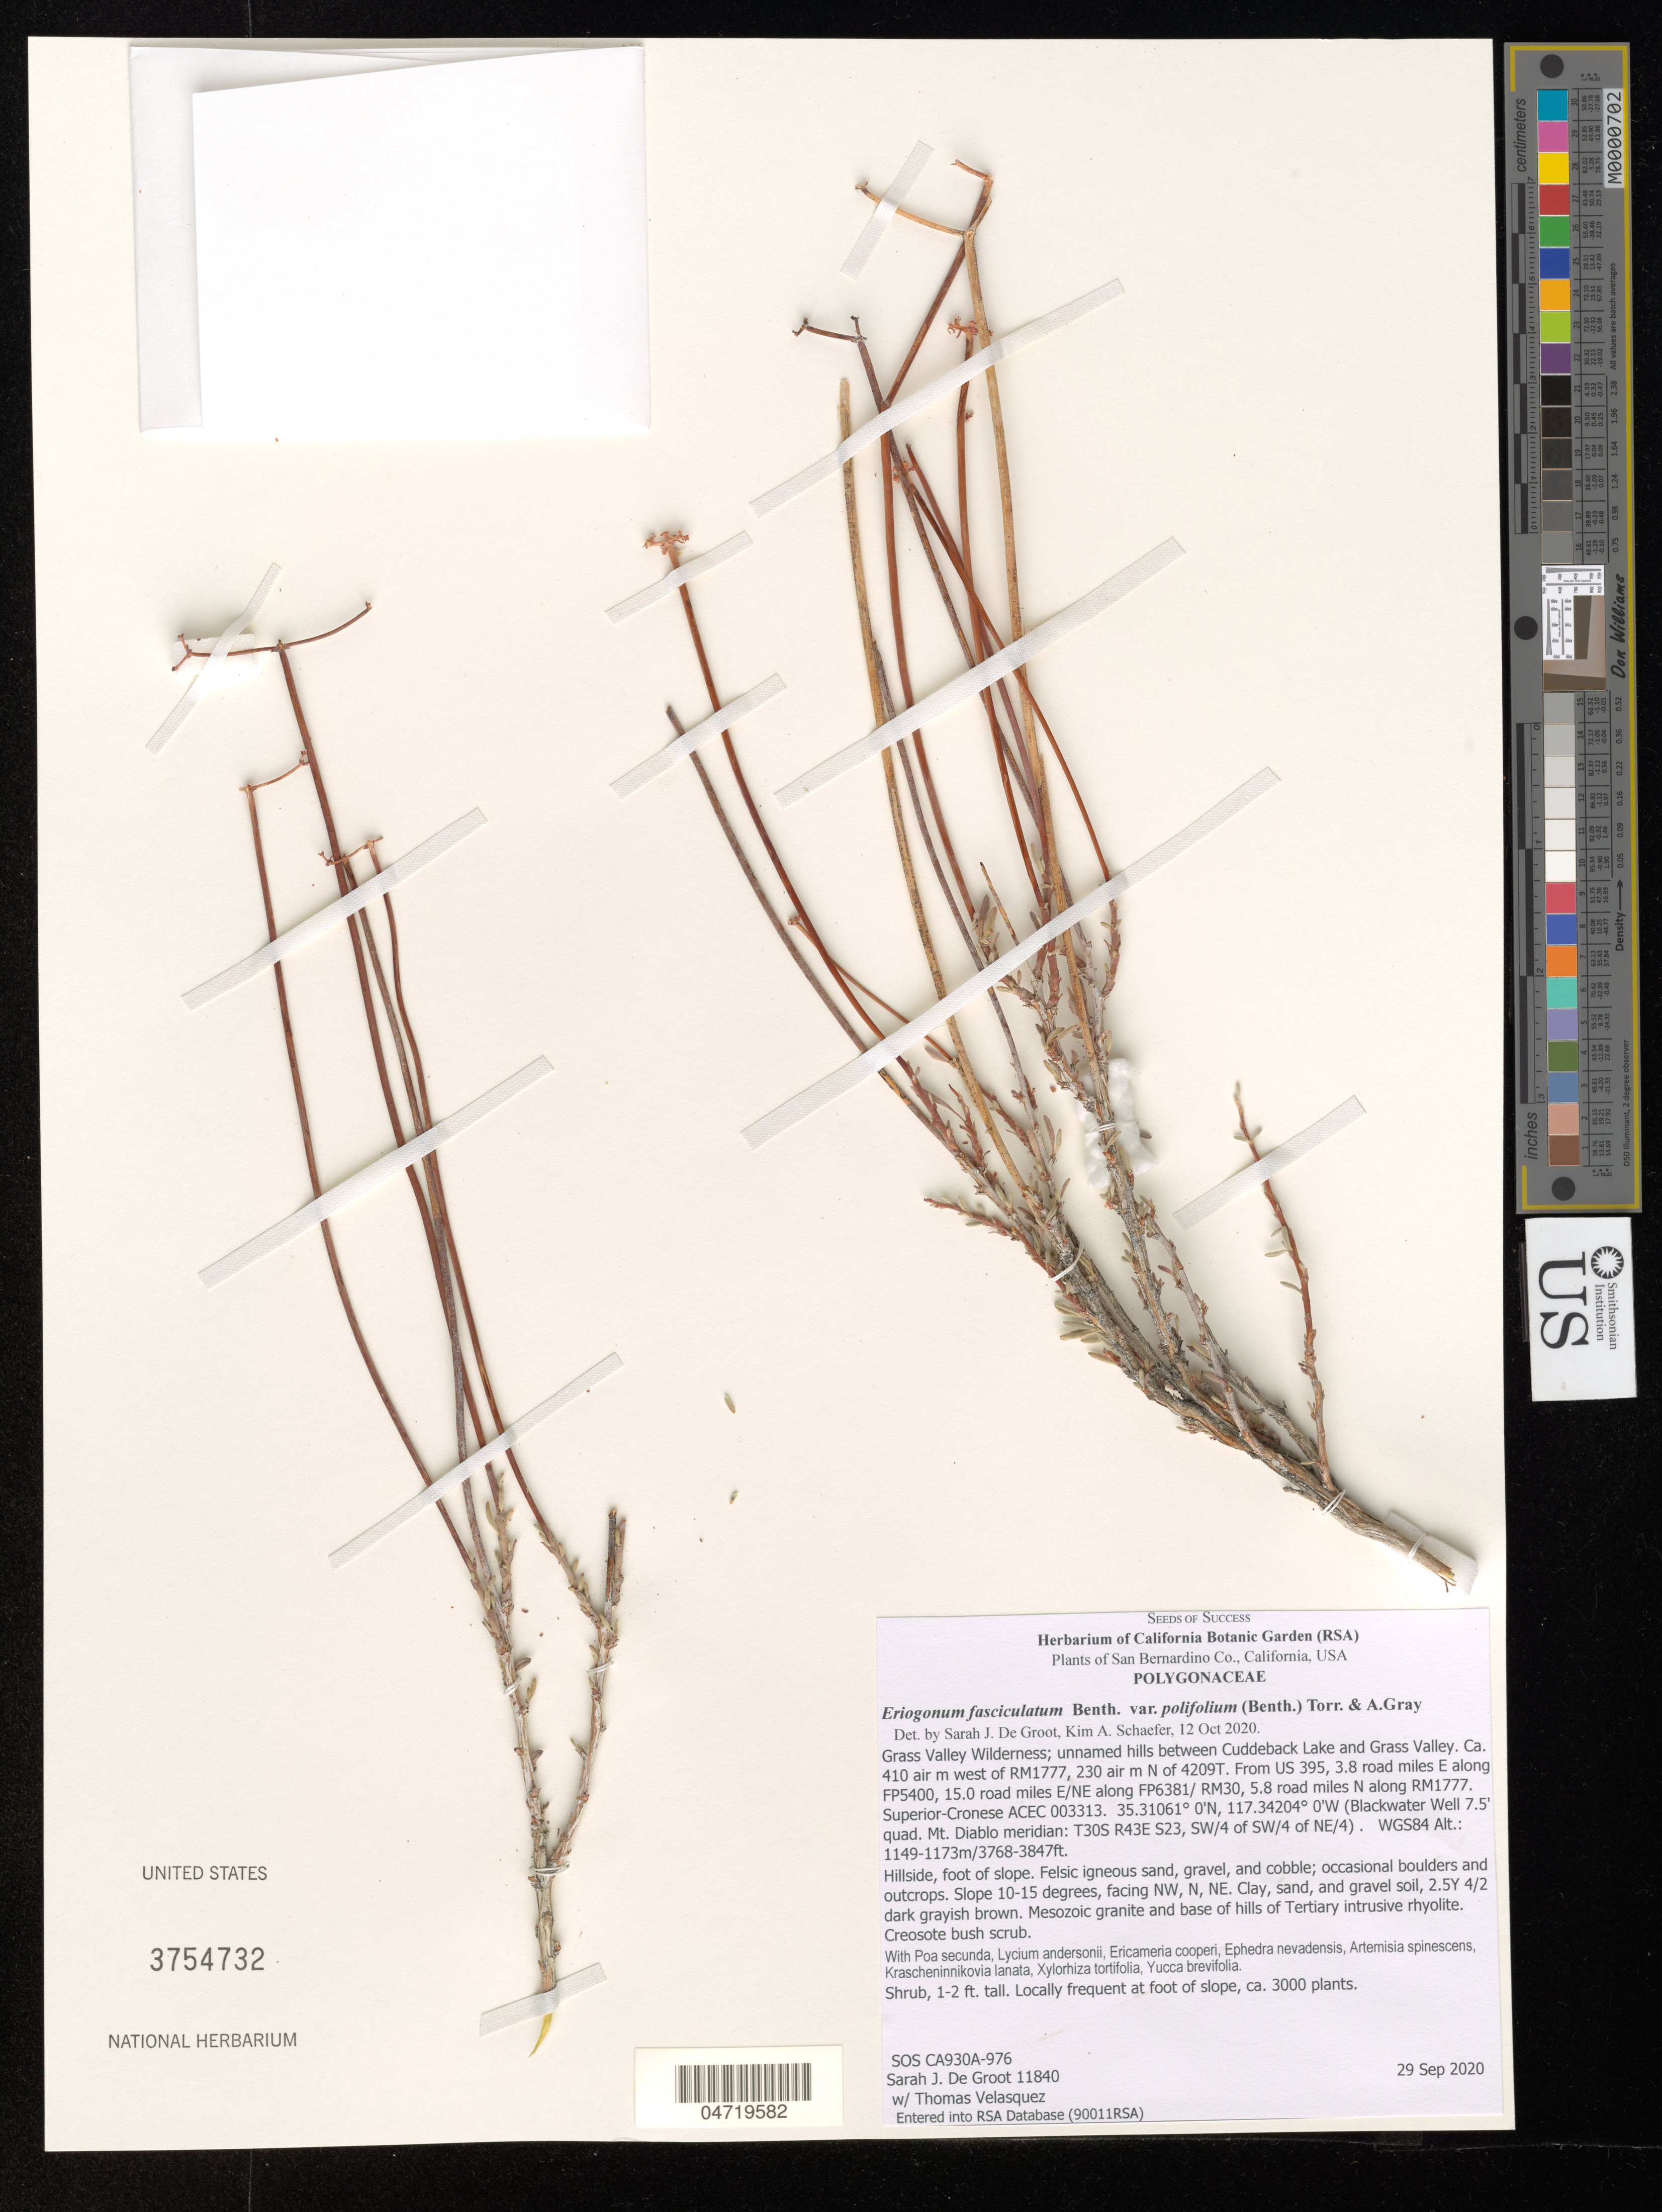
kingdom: Plantae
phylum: Tracheophyta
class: Magnoliopsida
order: Caryophyllales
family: Polygonaceae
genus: Eriogonum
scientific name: Eriogonum fasciculatum var. polifolium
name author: (Benth.) Torr. & A. Gray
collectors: S. De Groot & J. Rentsch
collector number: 11840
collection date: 2020-09-29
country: United States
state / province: California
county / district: San Bernardino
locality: San Bernardino Co. Grass Valley Wilderness; unnamed hills between Cuddeback Lake and Grass Valley. Ca. 410 air m west of RM1777, 230 air m N of 4209T. From US 395, 3.8 road miles E along FP5400, 15.0 road miles E/NE along FP6381/ RM30, 5.8 road miles N along RM1777. Superior-Cronese ACEC 003313. (Blackwater Well 7.5' quad. Mt. Diablo meridian: T30S R43E S23, SW/4 of SW/4 of NE/4). WGS84.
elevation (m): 1149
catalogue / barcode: US 3754732